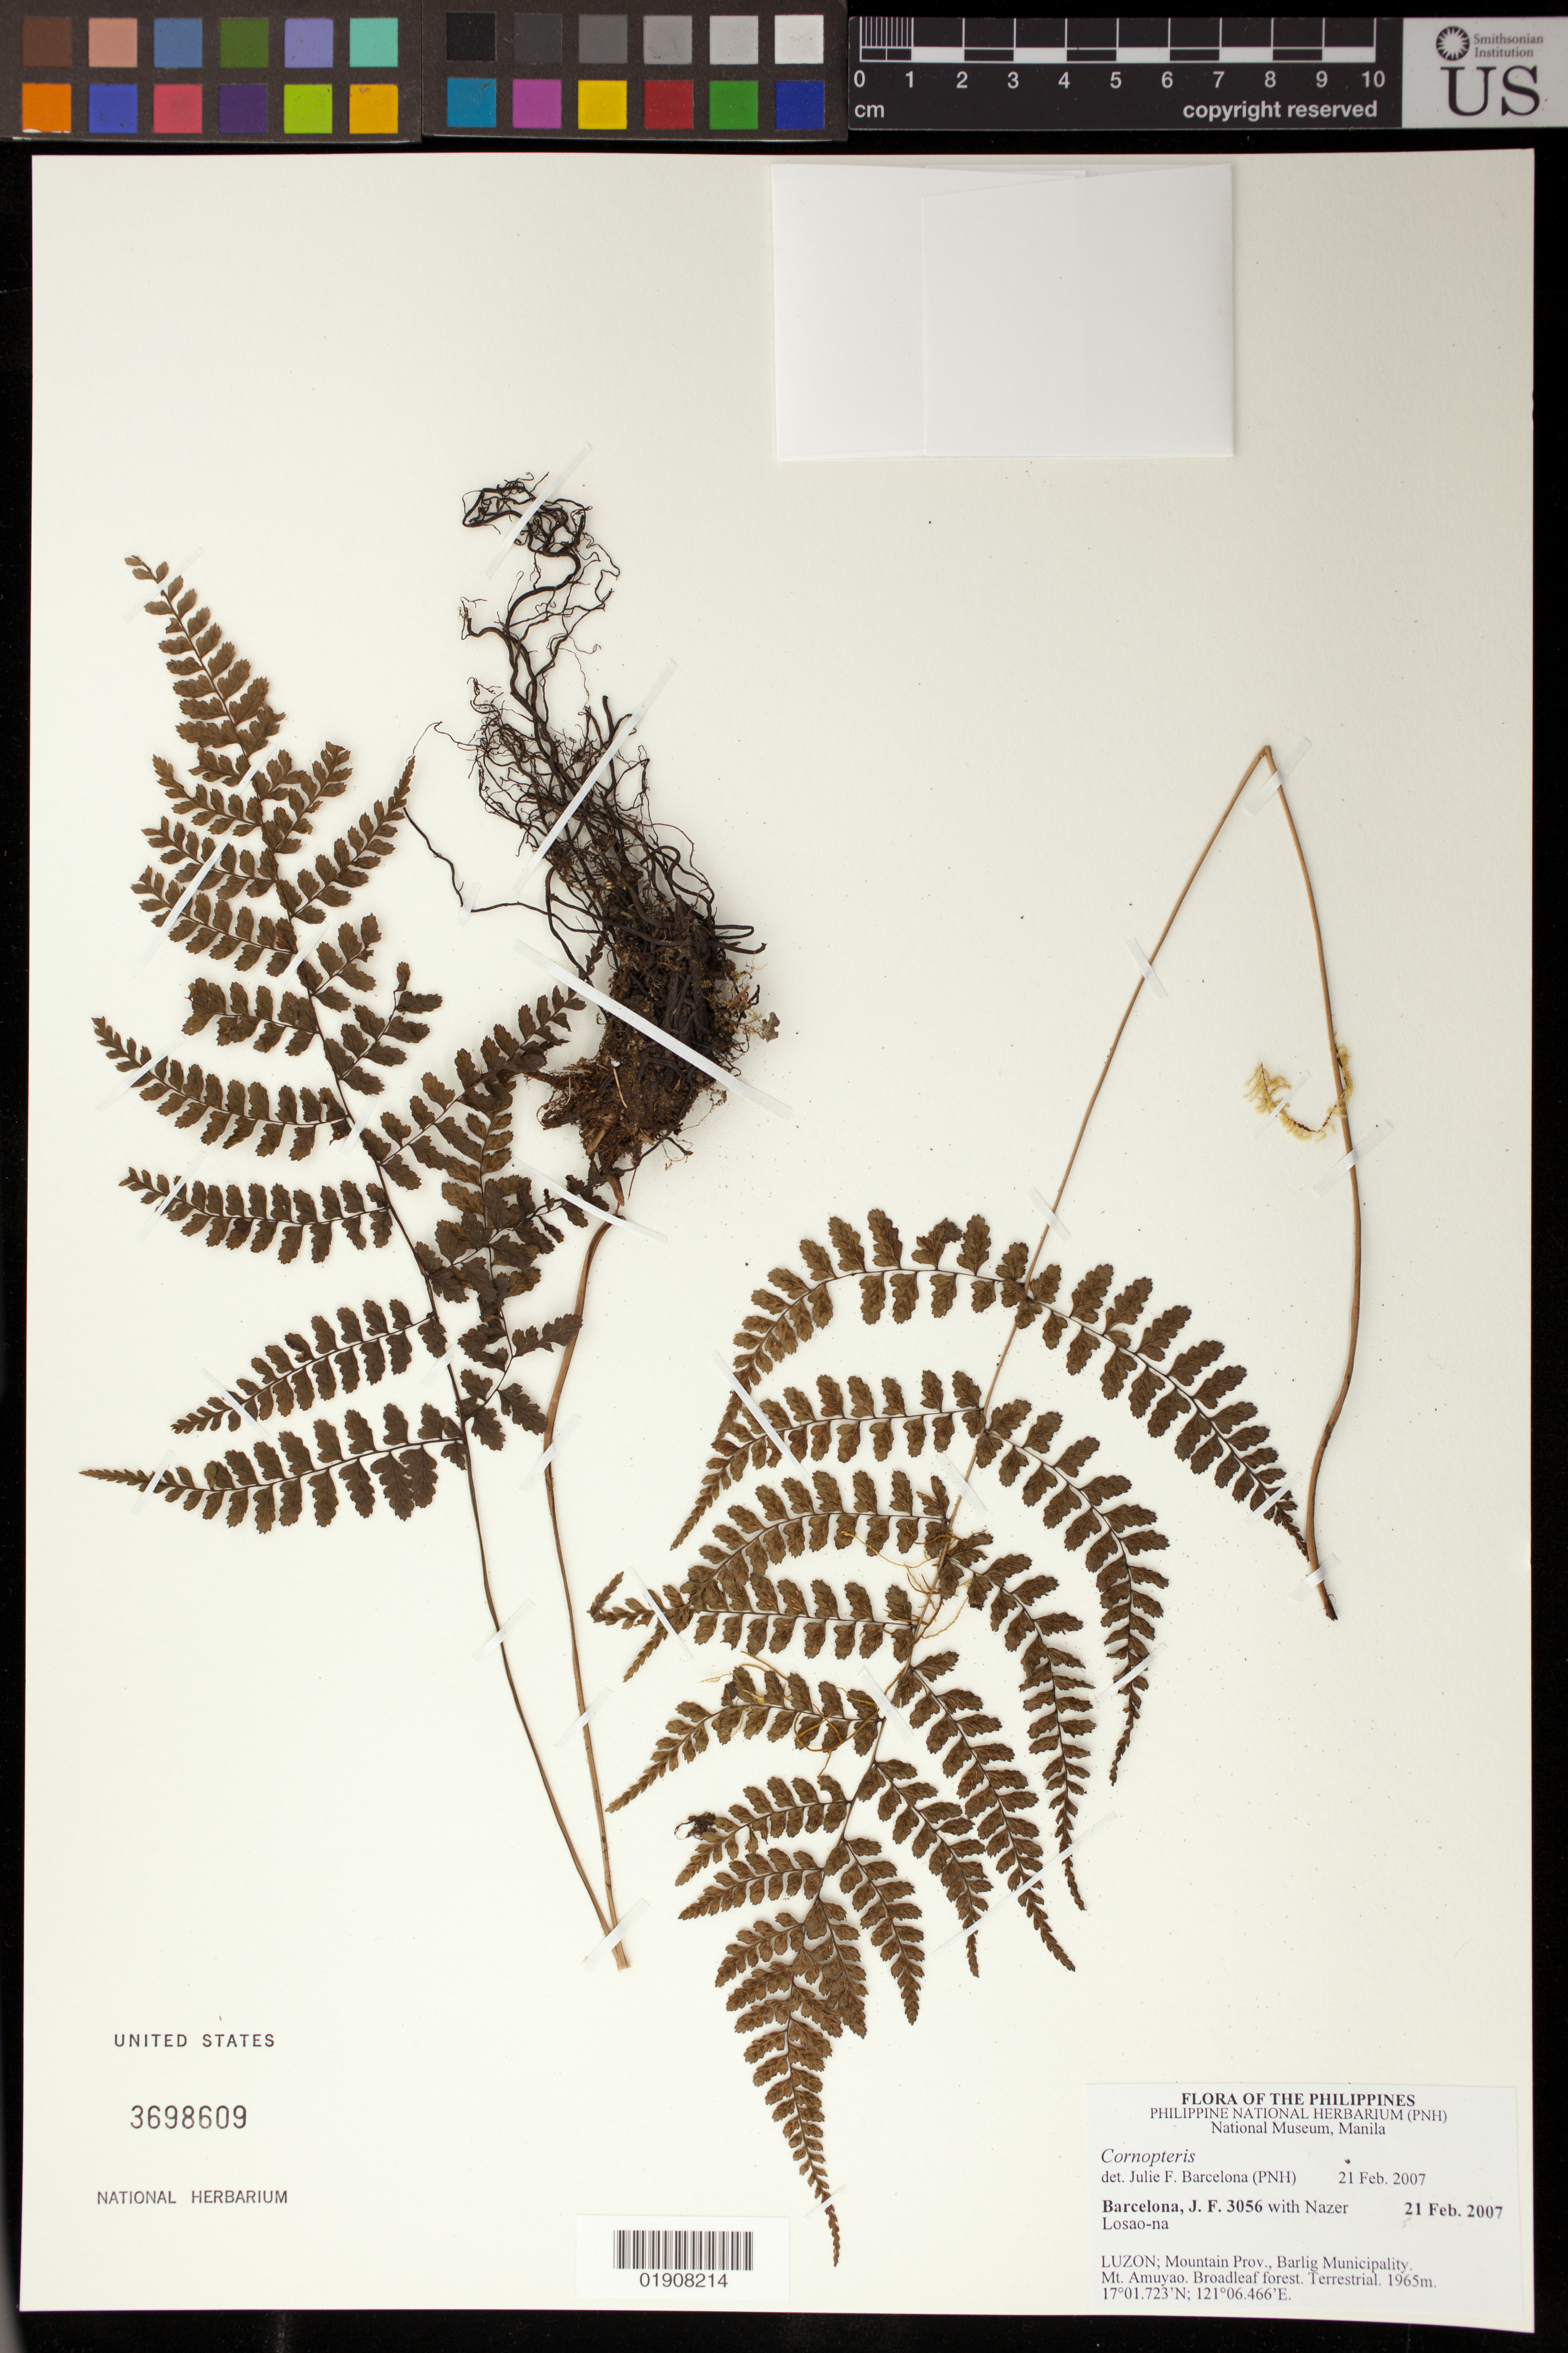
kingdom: Plantae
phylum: Tracheophyta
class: Polypodiopsida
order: Polypodiales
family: Athyriaceae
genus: Cornopteris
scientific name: Cornopteris sp.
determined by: Barcelona, J. F.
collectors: J. F. Barcelona & N. Losao-na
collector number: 3056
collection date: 2007-02-21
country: Philippines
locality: Luzon; Mountain Prov; Barlig Municipality. Mt Amuyao. Broadleaf forest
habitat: Broadleaf forest.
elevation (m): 1965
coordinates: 17 01.723 N, 121 06.466 E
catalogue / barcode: US 3698609